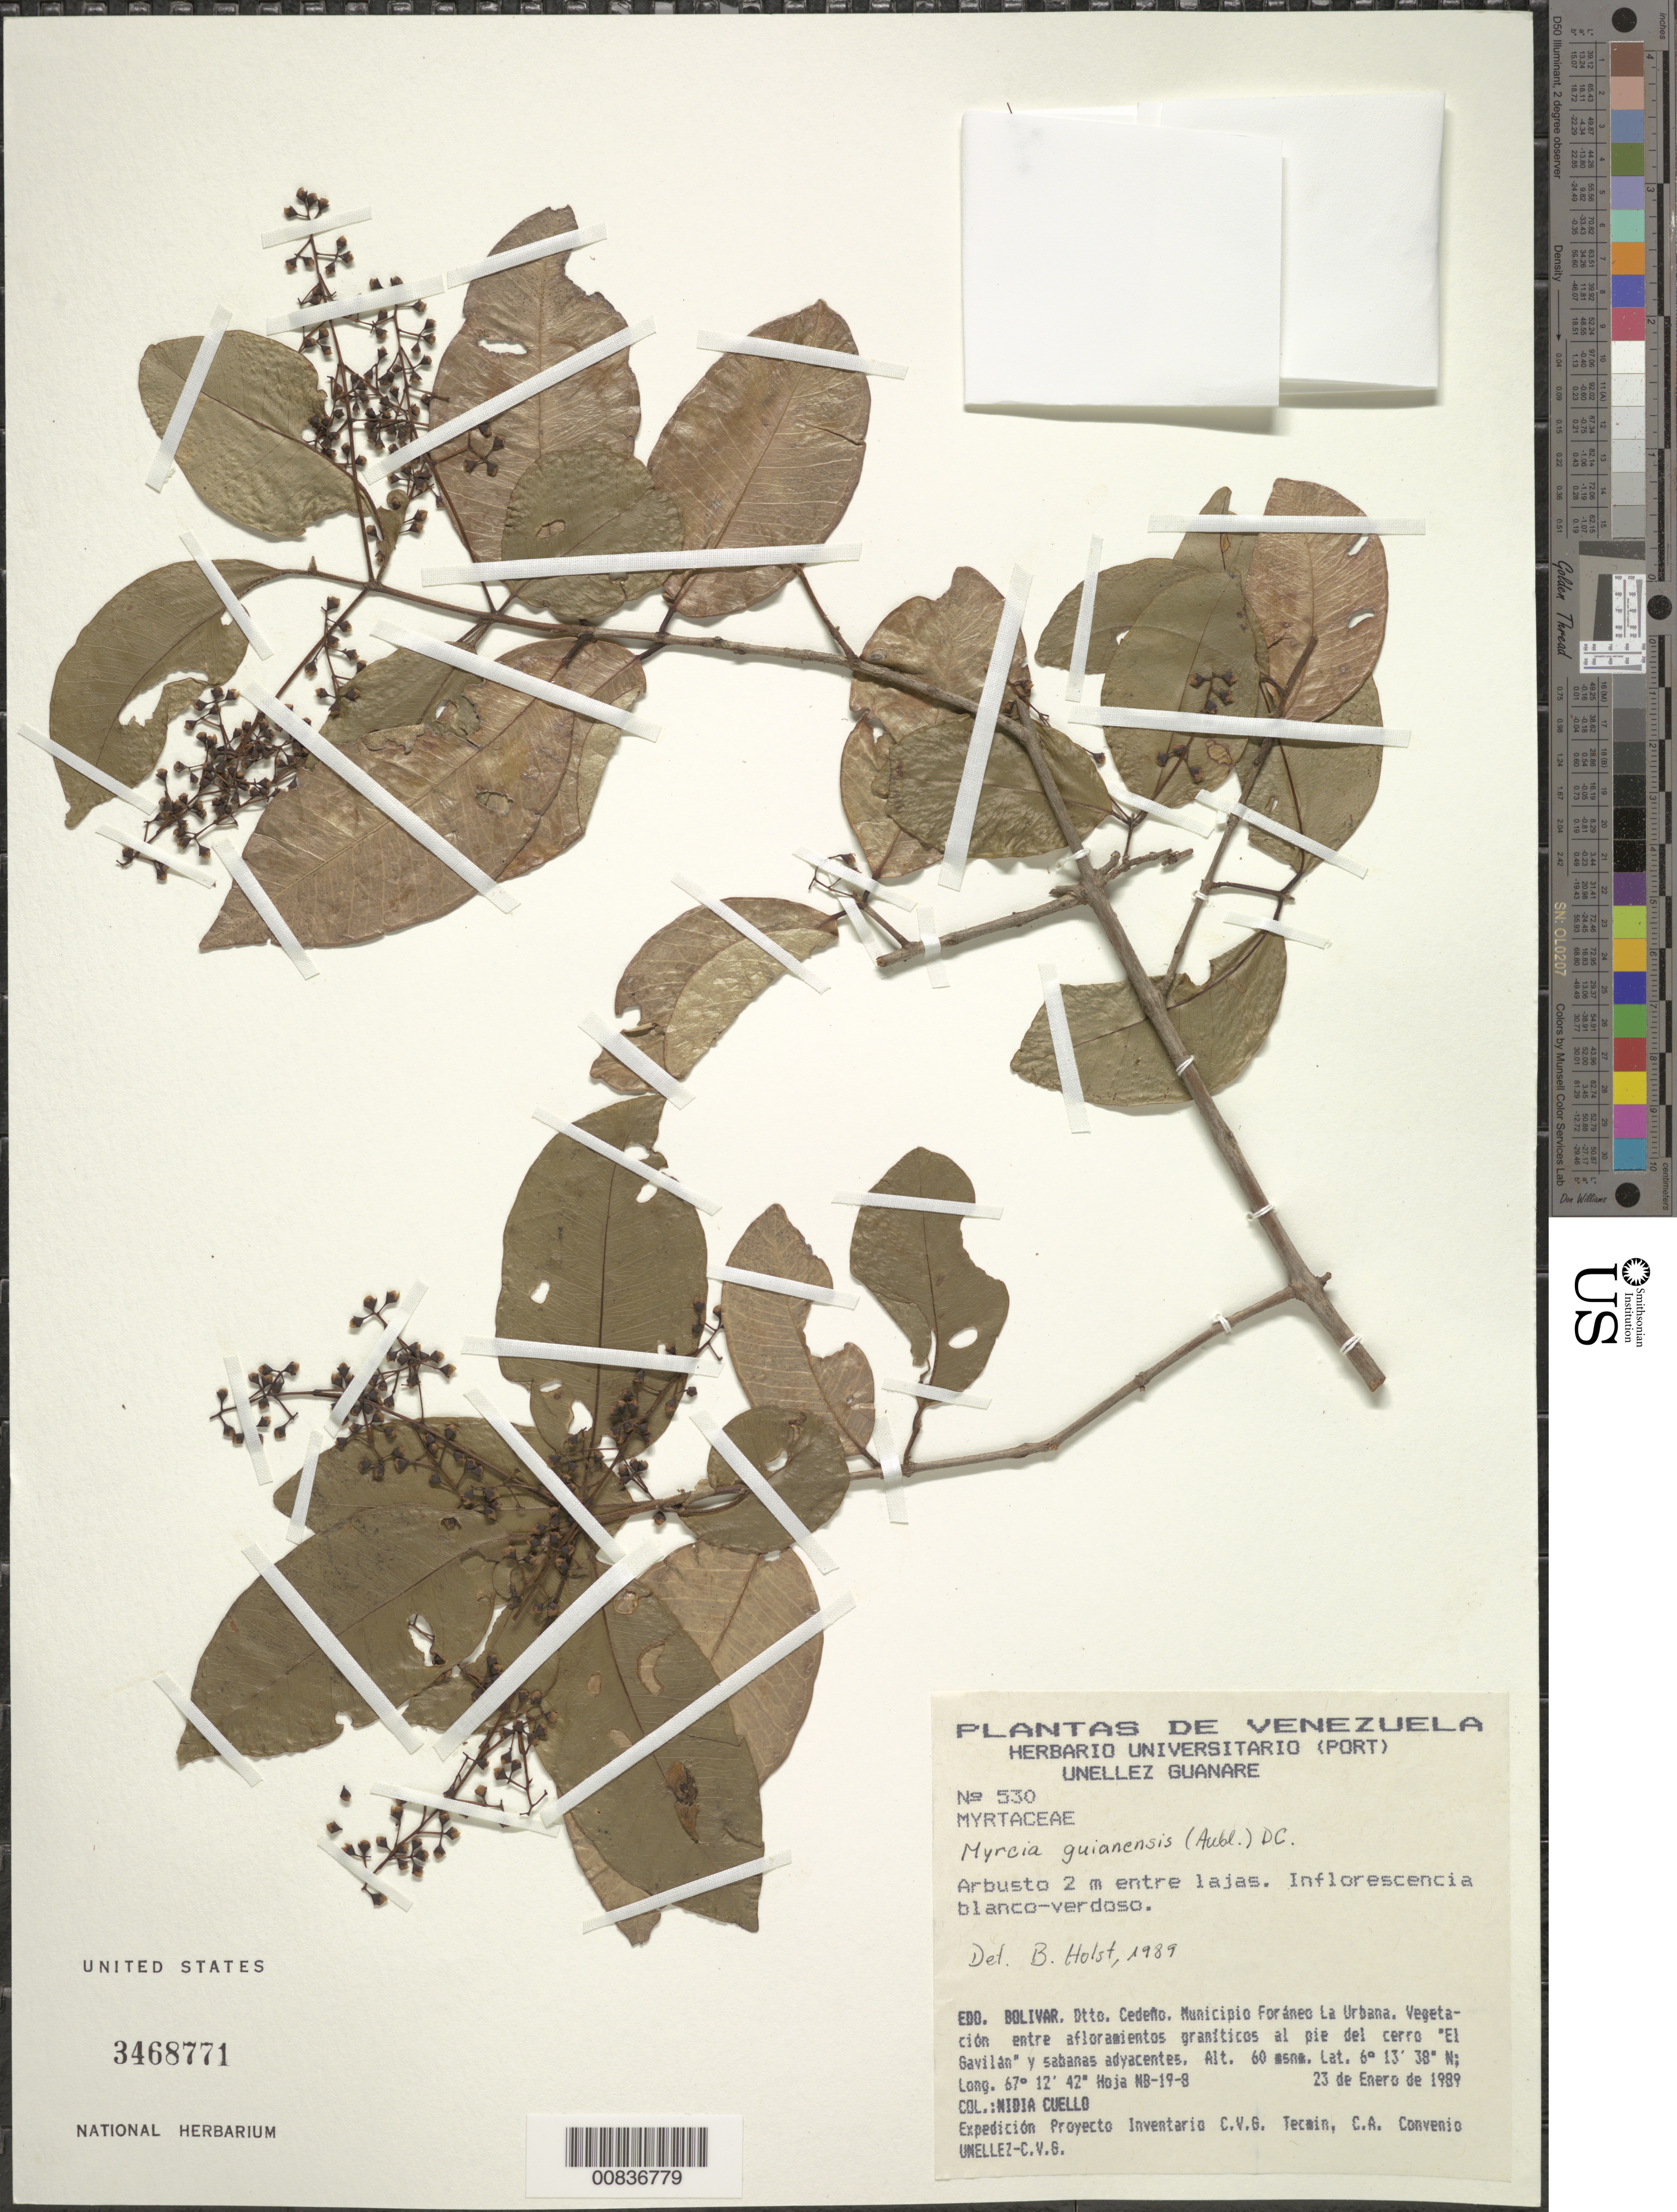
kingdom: Plantae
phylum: Tracheophyta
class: Magnoliopsida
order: Myrtales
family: Myrtaceae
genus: Myrcia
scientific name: Myrcia guianensis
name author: (Aubl.) DC.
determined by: Holst, Bruce K.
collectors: N. L. Cuello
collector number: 530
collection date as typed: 23-Jan-89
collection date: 1989-01-23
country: Venezuela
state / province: Bolívar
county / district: Cedeño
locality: Mun. Foráneo La Urbana, Caño "El Garzón", en las inmediacioines del cerro "El Gavilan"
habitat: Vegetación entre afloramientos graniticos y sabanas adyacentes; entre lajas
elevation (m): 60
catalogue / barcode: US 3468771